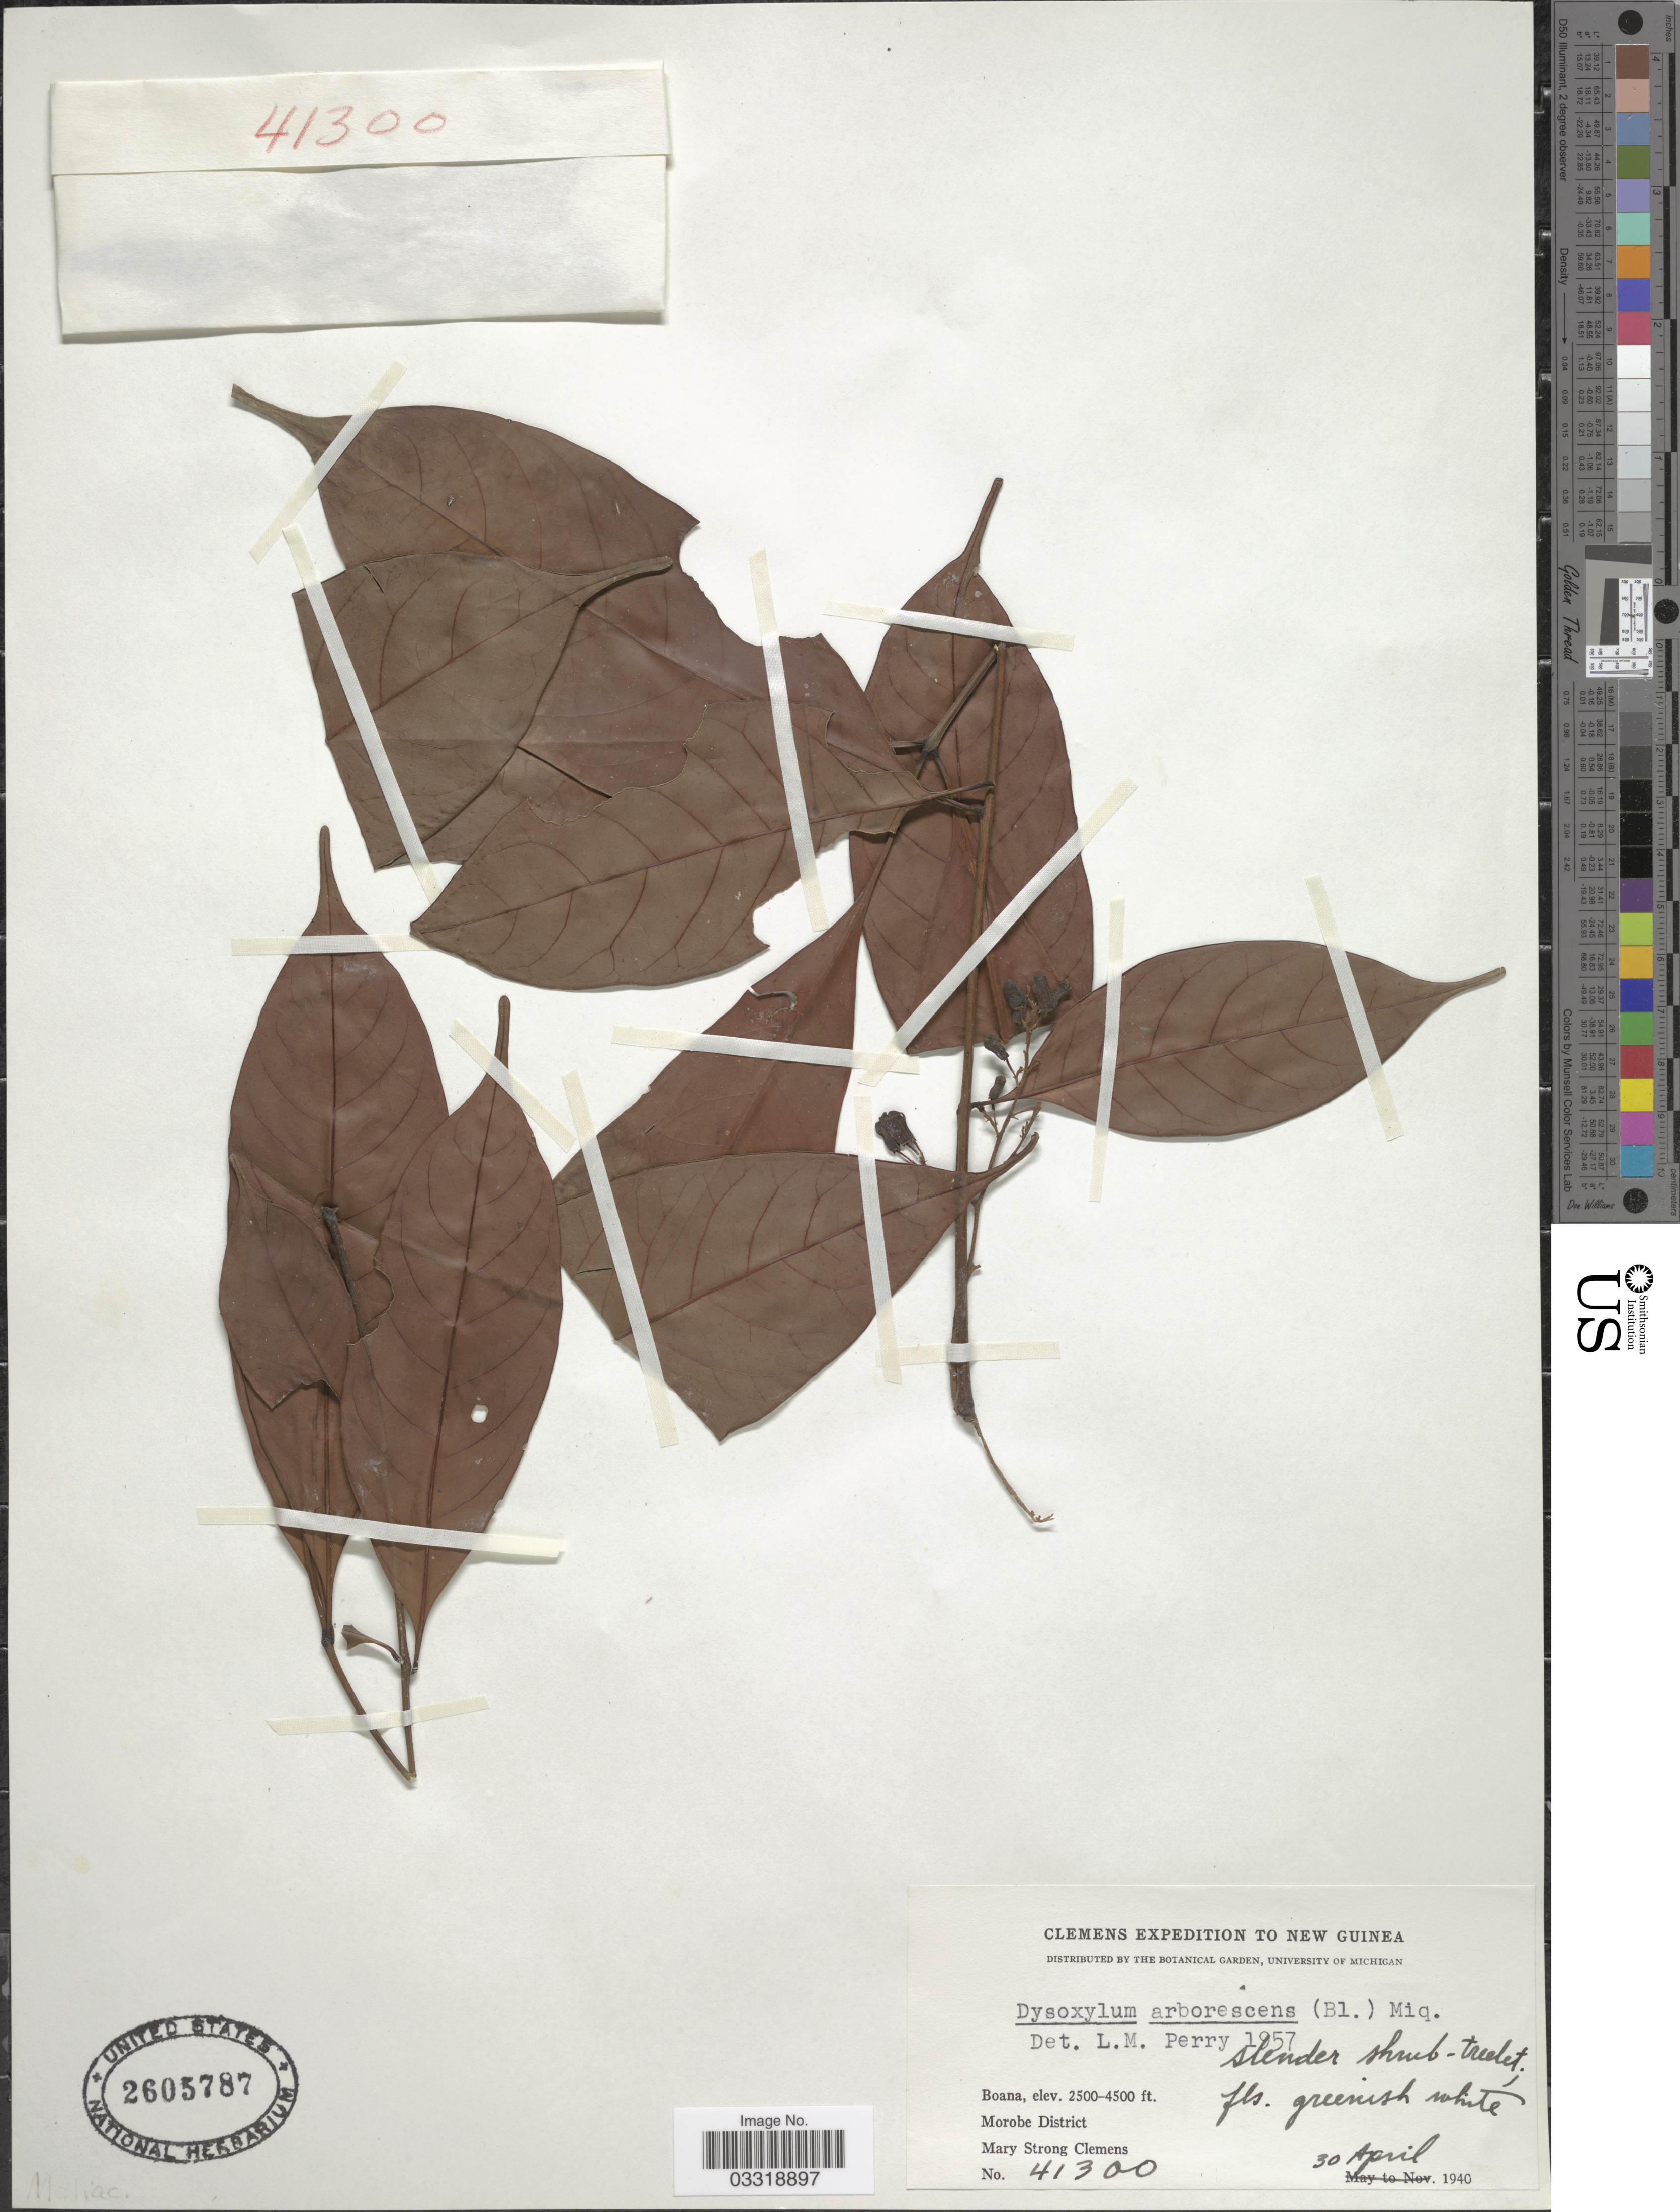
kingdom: Plantae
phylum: Tracheophyta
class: Magnoliopsida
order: Sapindales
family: Meliaceae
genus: Goniocheton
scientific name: Goniocheton arborescens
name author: Blume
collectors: M. S. Clemens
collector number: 41300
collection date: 1940-04-30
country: Papua New Guinea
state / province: Morobe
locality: New Guinea. Morobe District. Boana.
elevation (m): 762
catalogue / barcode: US 2605787